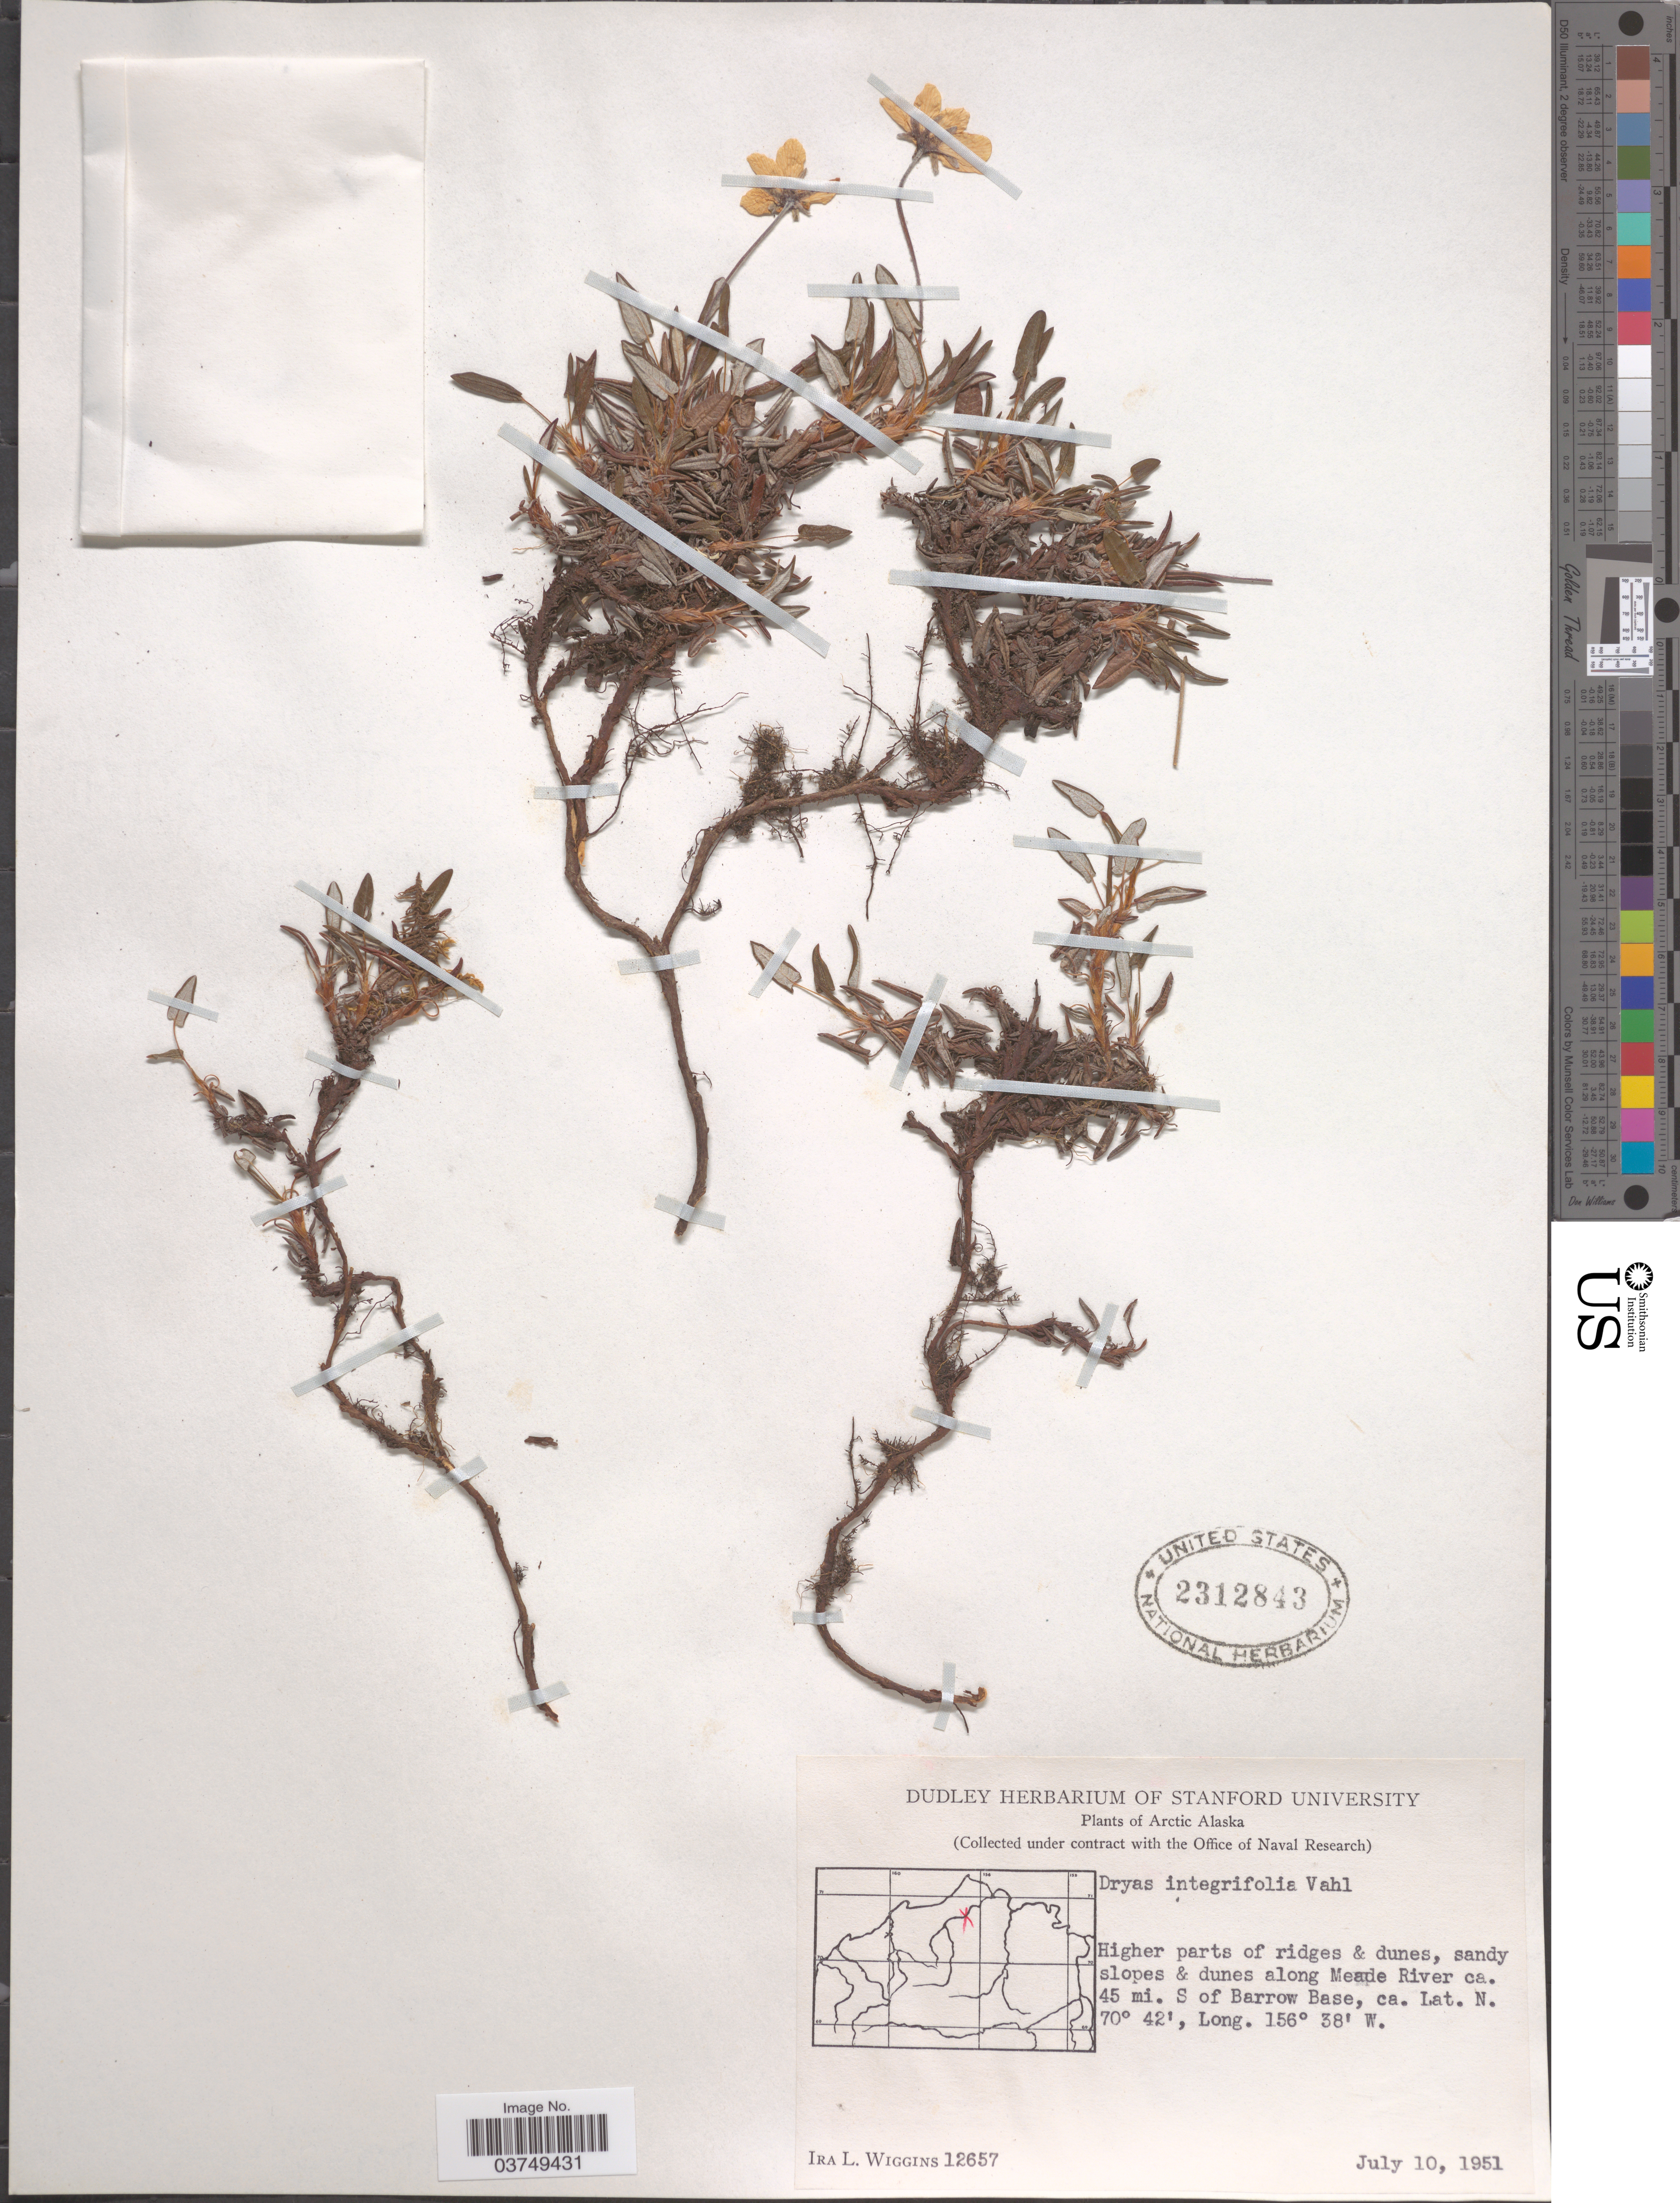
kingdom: Plantae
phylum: Tracheophyta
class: Magnoliopsida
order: Rosales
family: Rosaceae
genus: Dryas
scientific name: Dryas integrifolia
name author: Vahl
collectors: I. L. Wiggins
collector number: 12657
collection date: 1951-07-10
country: United States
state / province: Alaska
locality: Arctic Alaska. Higher parts of ridges & dunes, sandy slopes & dunes along Meade River ca. 45 mi. S of Barrow Base.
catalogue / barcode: US 2312843